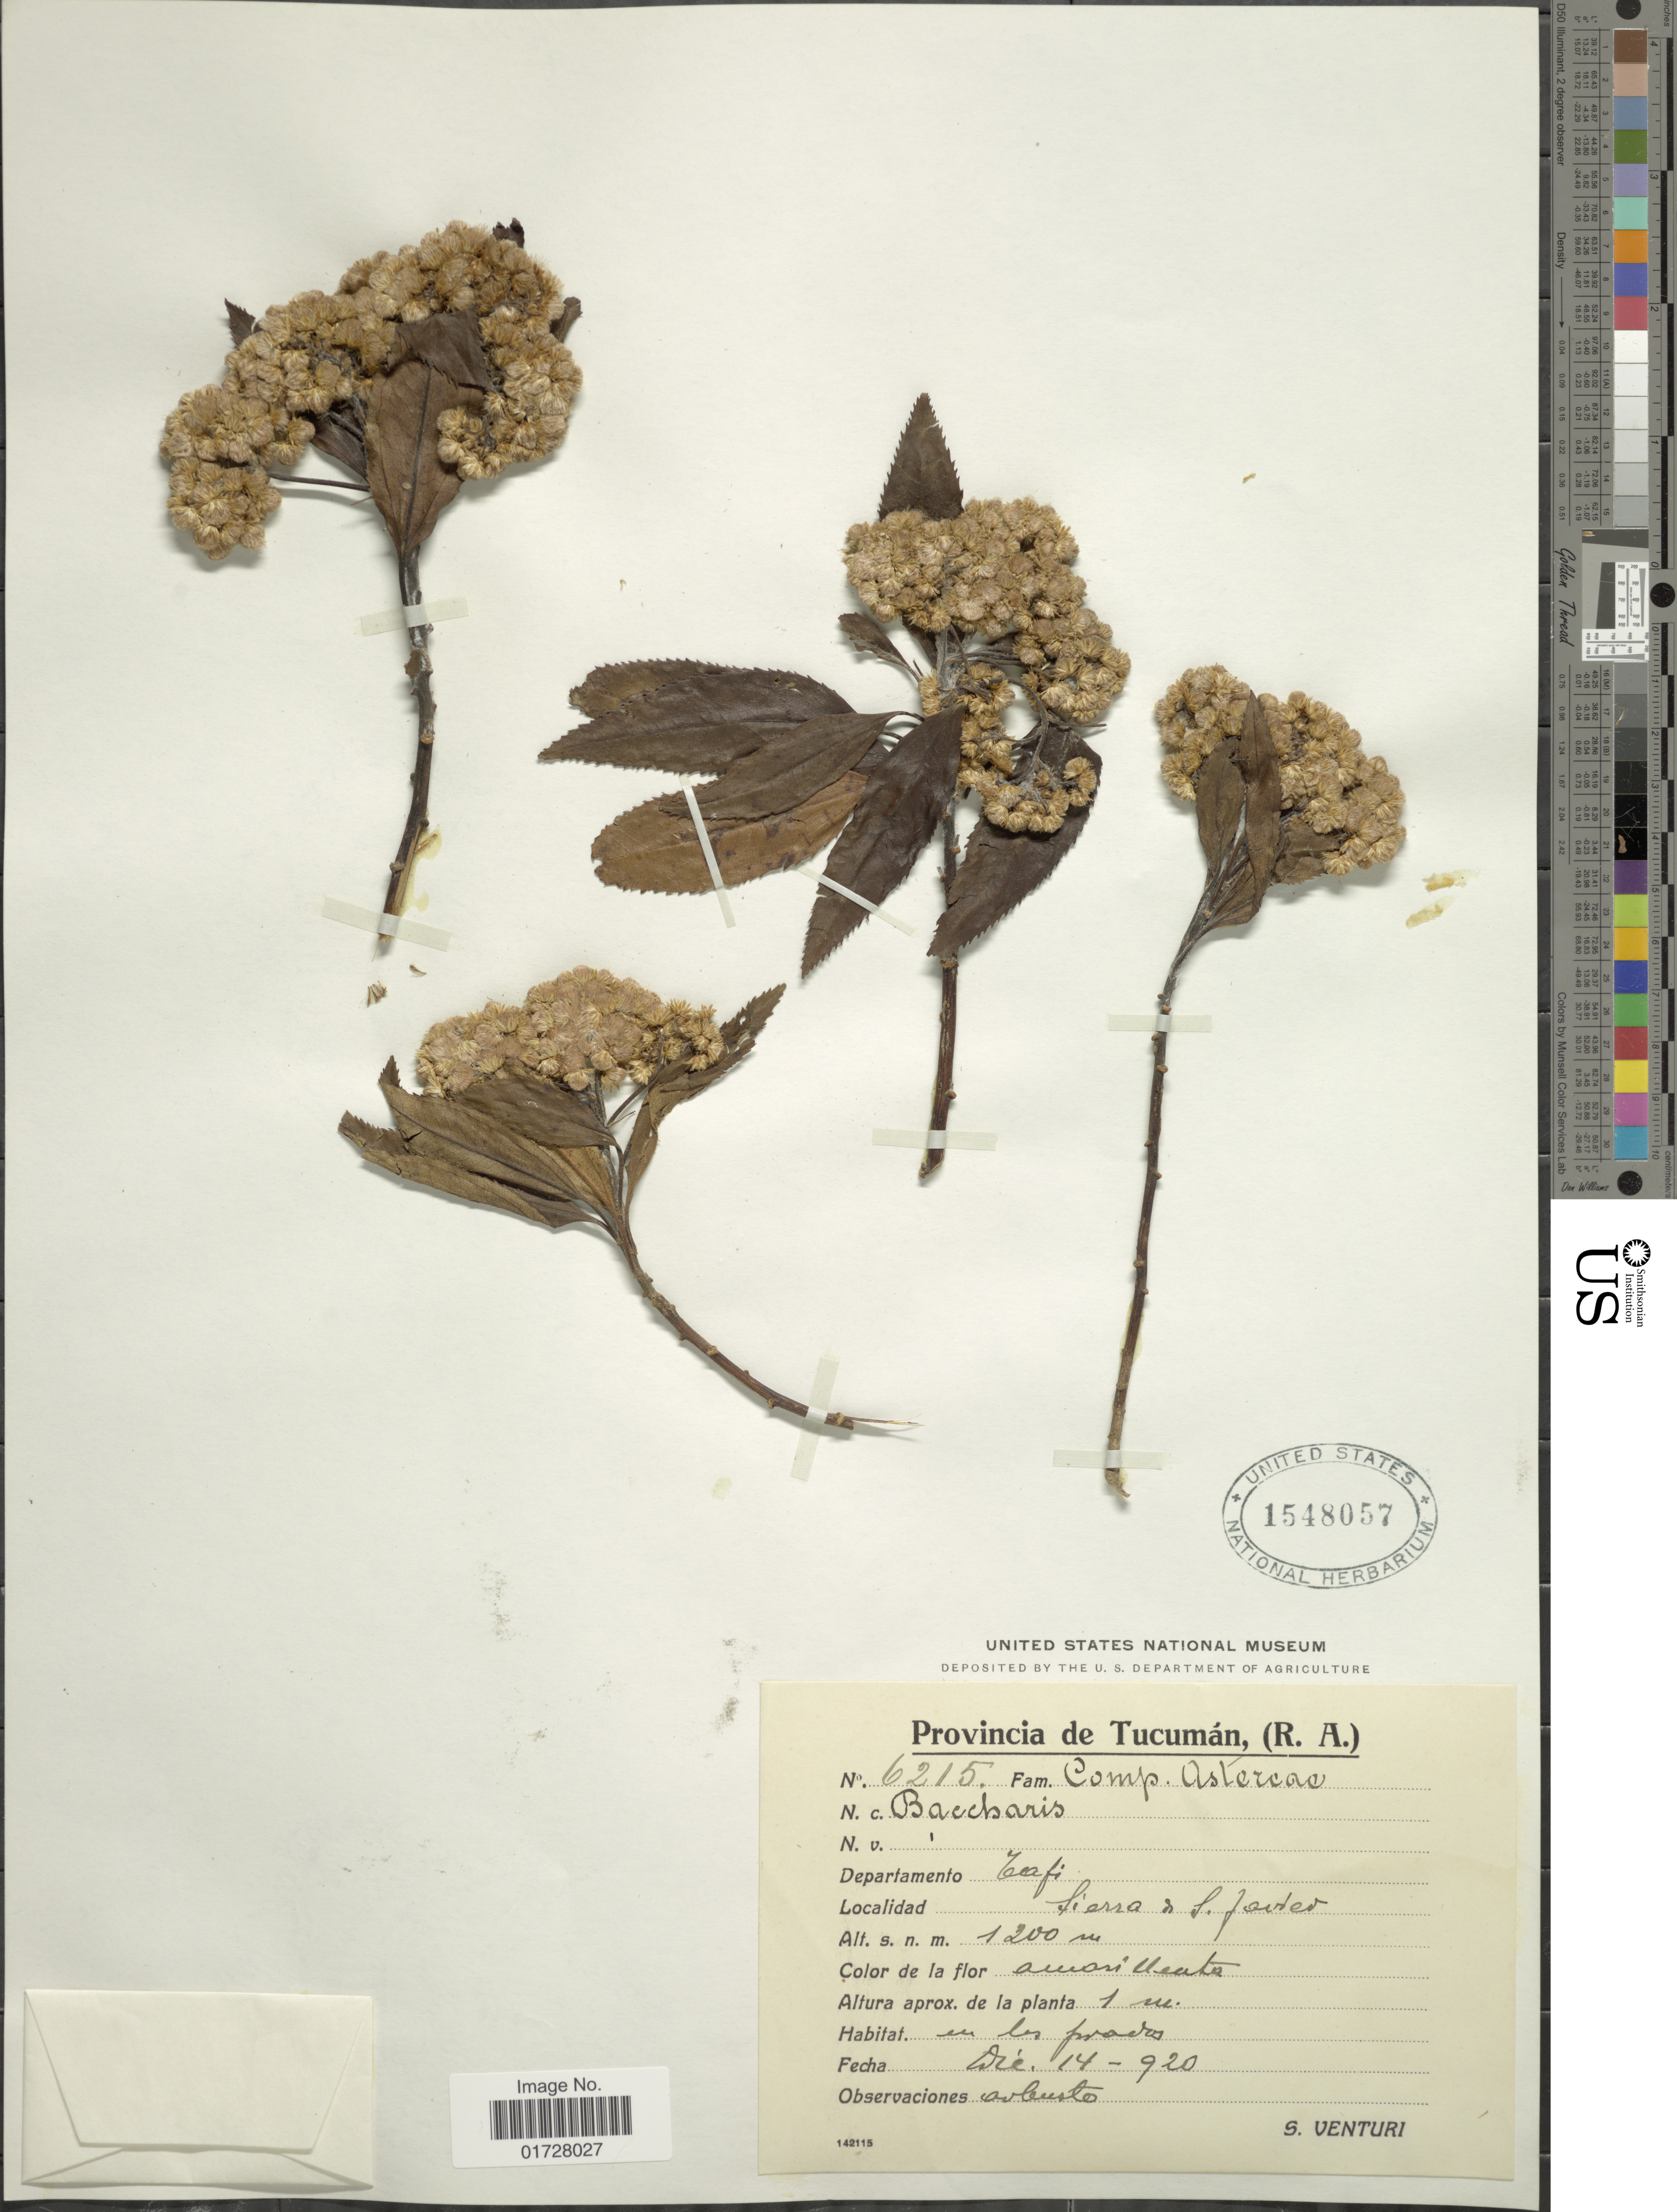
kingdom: Plantae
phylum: Tracheophyta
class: Magnoliopsida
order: Asterales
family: Asteraceae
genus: Baccharis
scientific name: Baccharis sp.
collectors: S. Venturi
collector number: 6215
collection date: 1920-12-14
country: Argentina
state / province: Tucuman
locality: Departamento Tafi, Sierra de S. Javier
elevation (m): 1200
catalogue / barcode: US 1548057